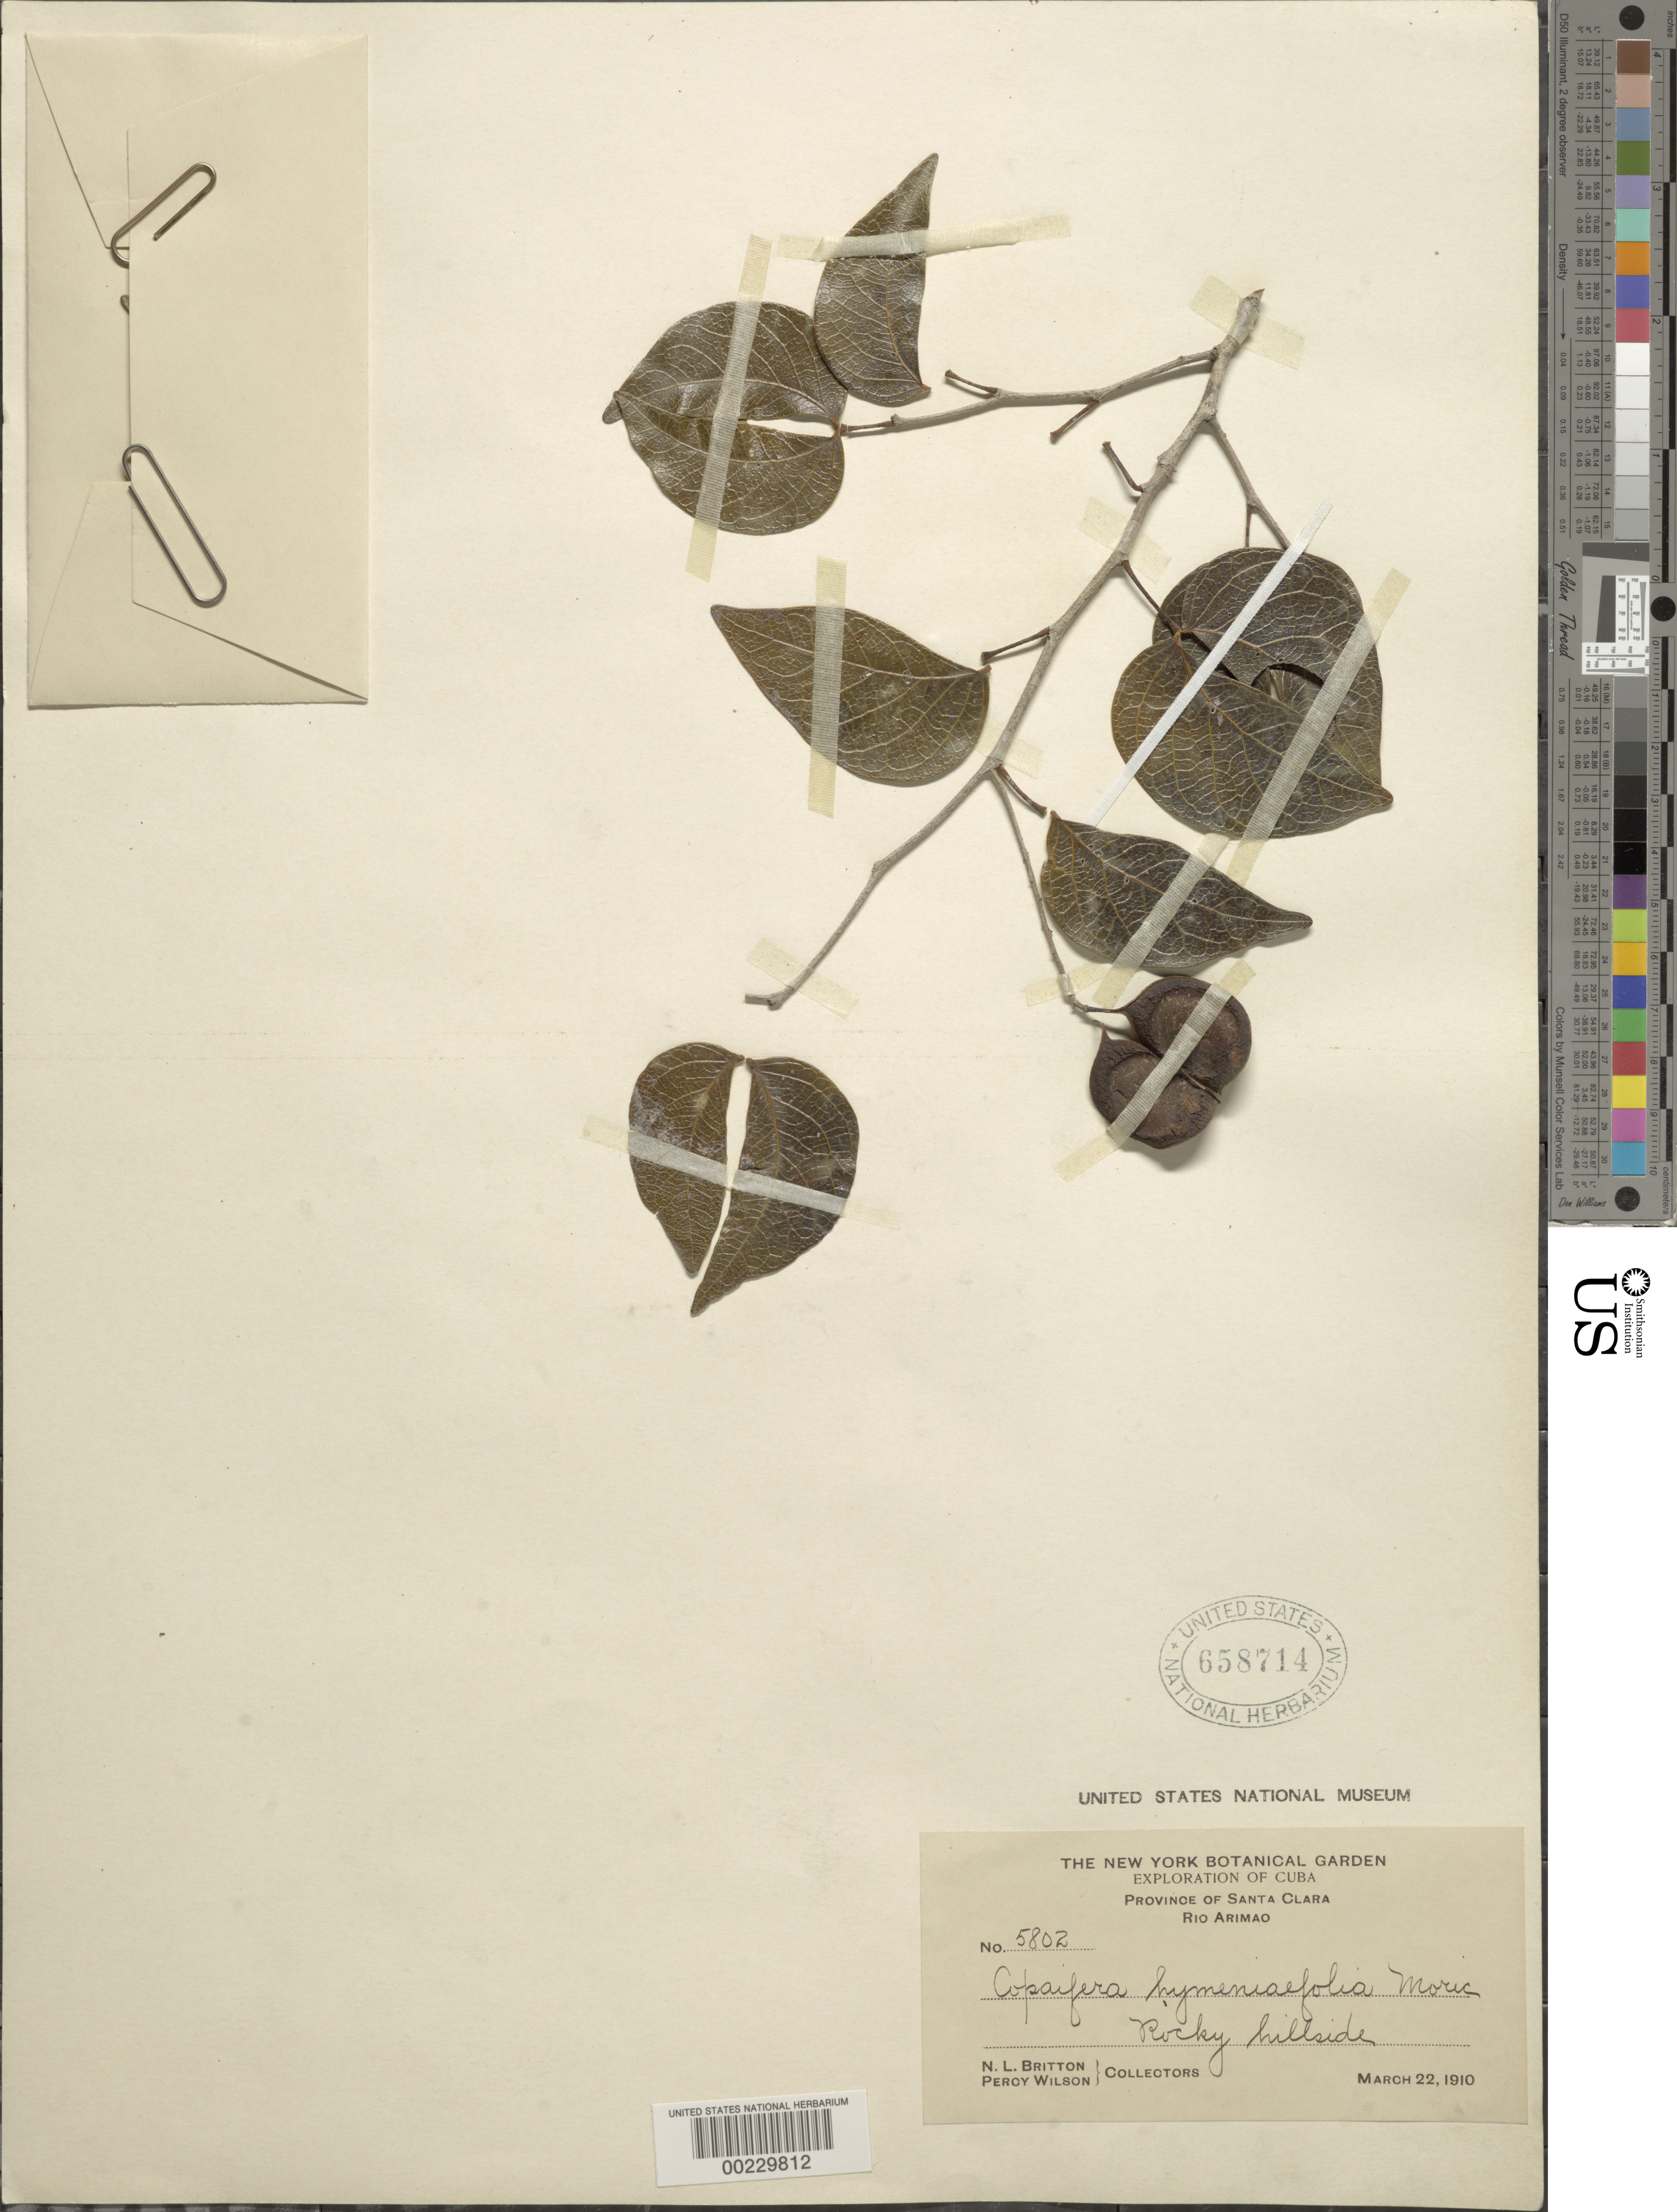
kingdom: Plantae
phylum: Tracheophyta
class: Magnoliopsida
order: Fabales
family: Fabaceae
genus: Copaifera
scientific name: Copaifera hymenaeifolia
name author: Moric.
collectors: N. Britton & P. Wilson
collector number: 5802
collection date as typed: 22 Mar 1910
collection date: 1910-03-22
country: Cuba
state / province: Las Villas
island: Greater Antilles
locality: Rio arimao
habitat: Rocky hillside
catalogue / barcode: US 658714